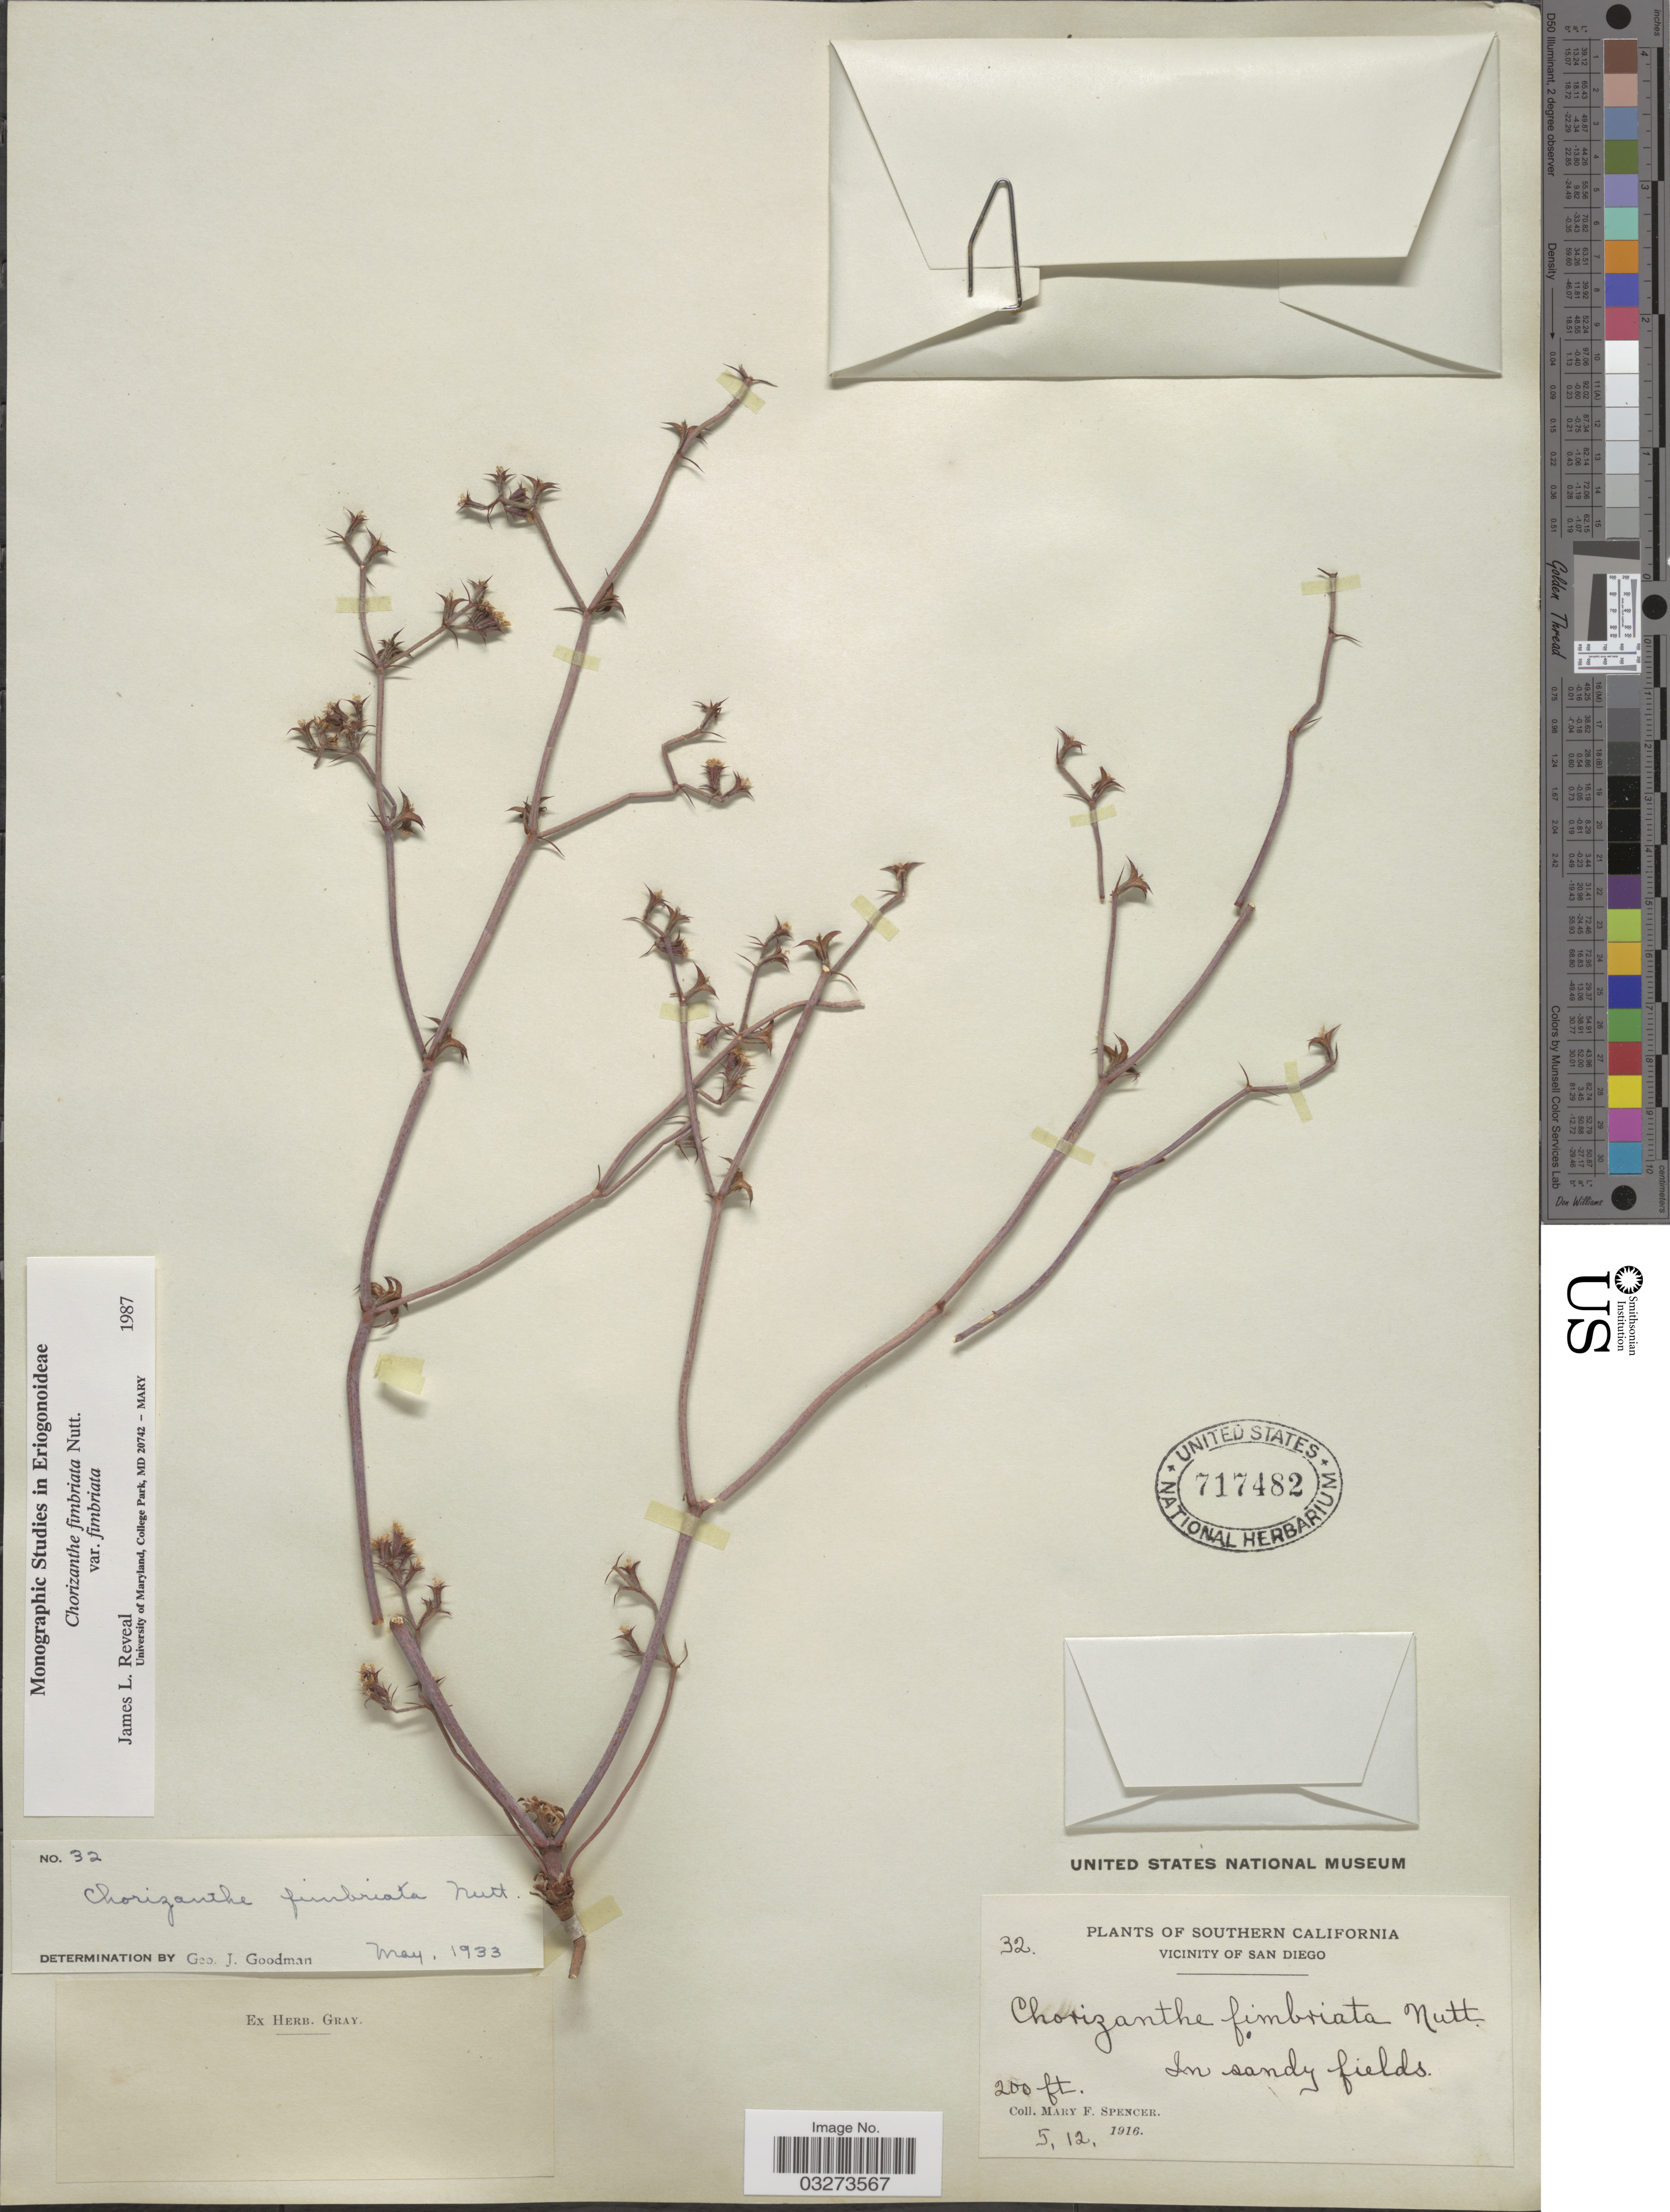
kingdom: Plantae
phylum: Tracheophyta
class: Magnoliopsida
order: Caryophyllales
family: Polygonaceae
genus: Chorizanthe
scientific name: Chorizanthe fimbriata var. fimbriata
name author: Nutt.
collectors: M. Spencer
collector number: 32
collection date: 1916-05-12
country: United States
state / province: California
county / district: San Diego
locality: Southern California. Vicinity of San Diego.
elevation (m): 61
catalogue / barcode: US 717482